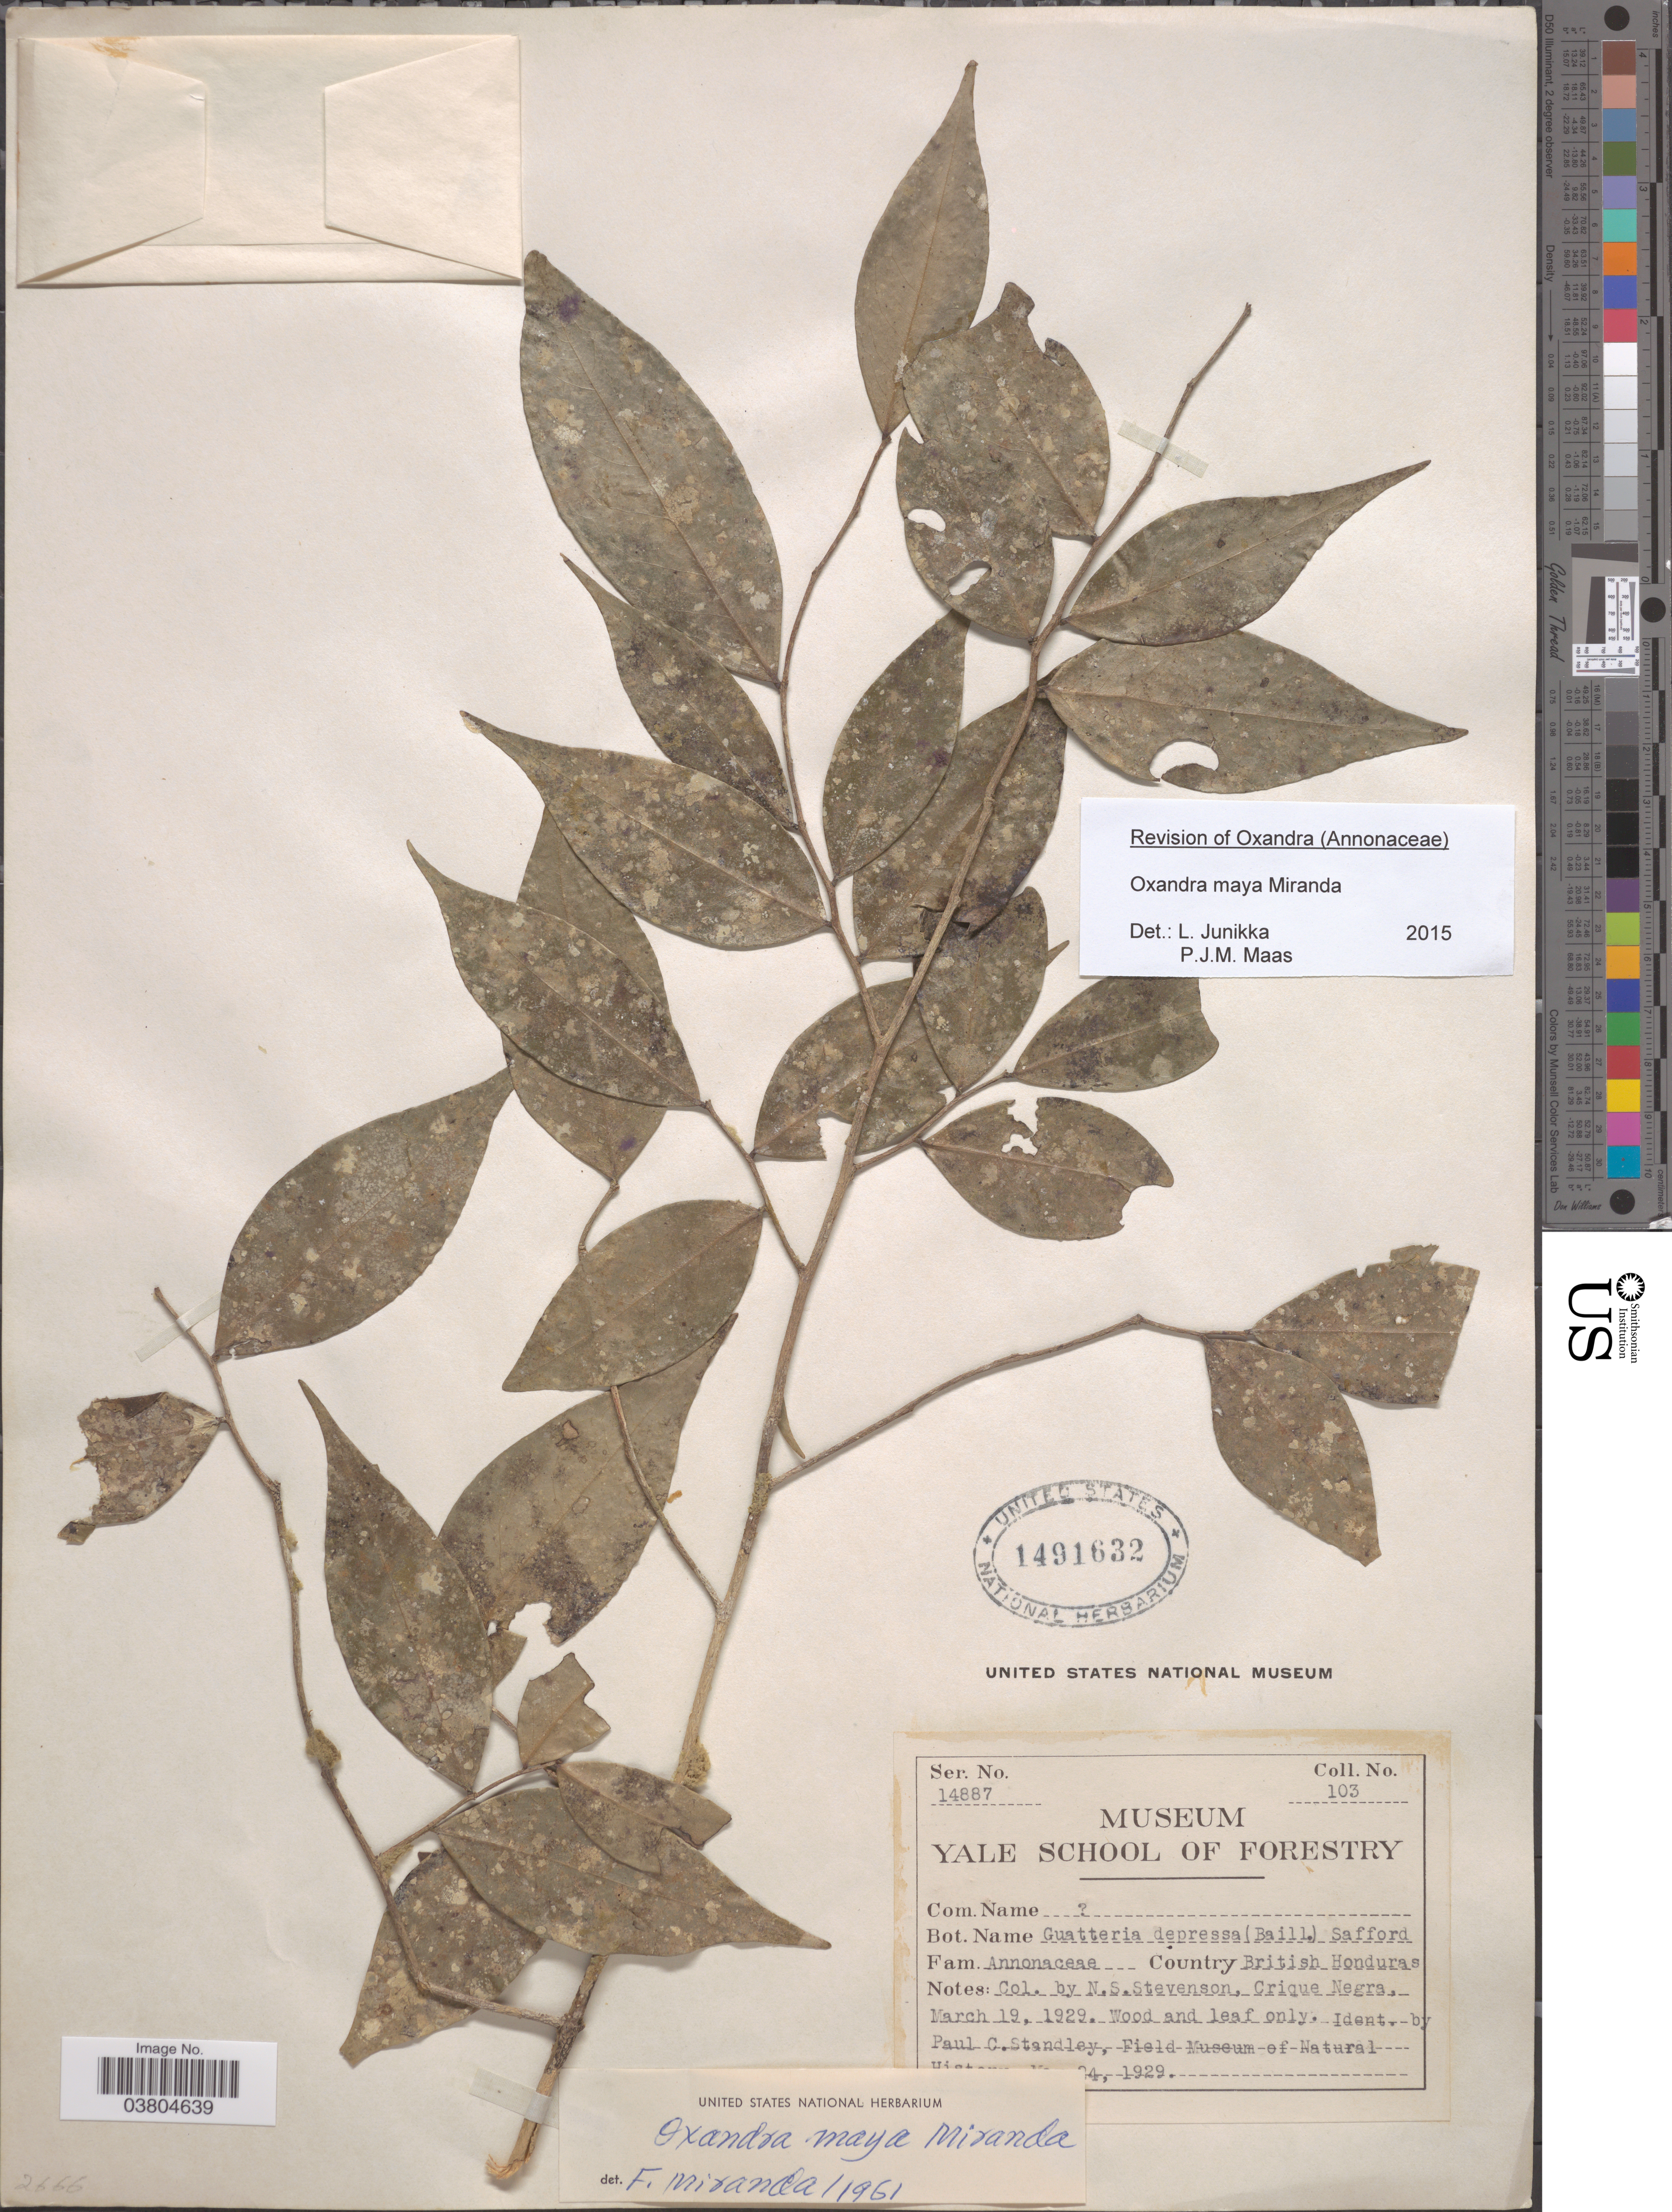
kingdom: Plantae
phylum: Tracheophyta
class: Magnoliopsida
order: Magnoliales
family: Annonaceae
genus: Oxandra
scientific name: Oxandra maya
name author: Miranda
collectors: N. Stevenson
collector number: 103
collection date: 1929-03-19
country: Belize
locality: British Honduras. Crique Negra.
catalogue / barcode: US 1491632